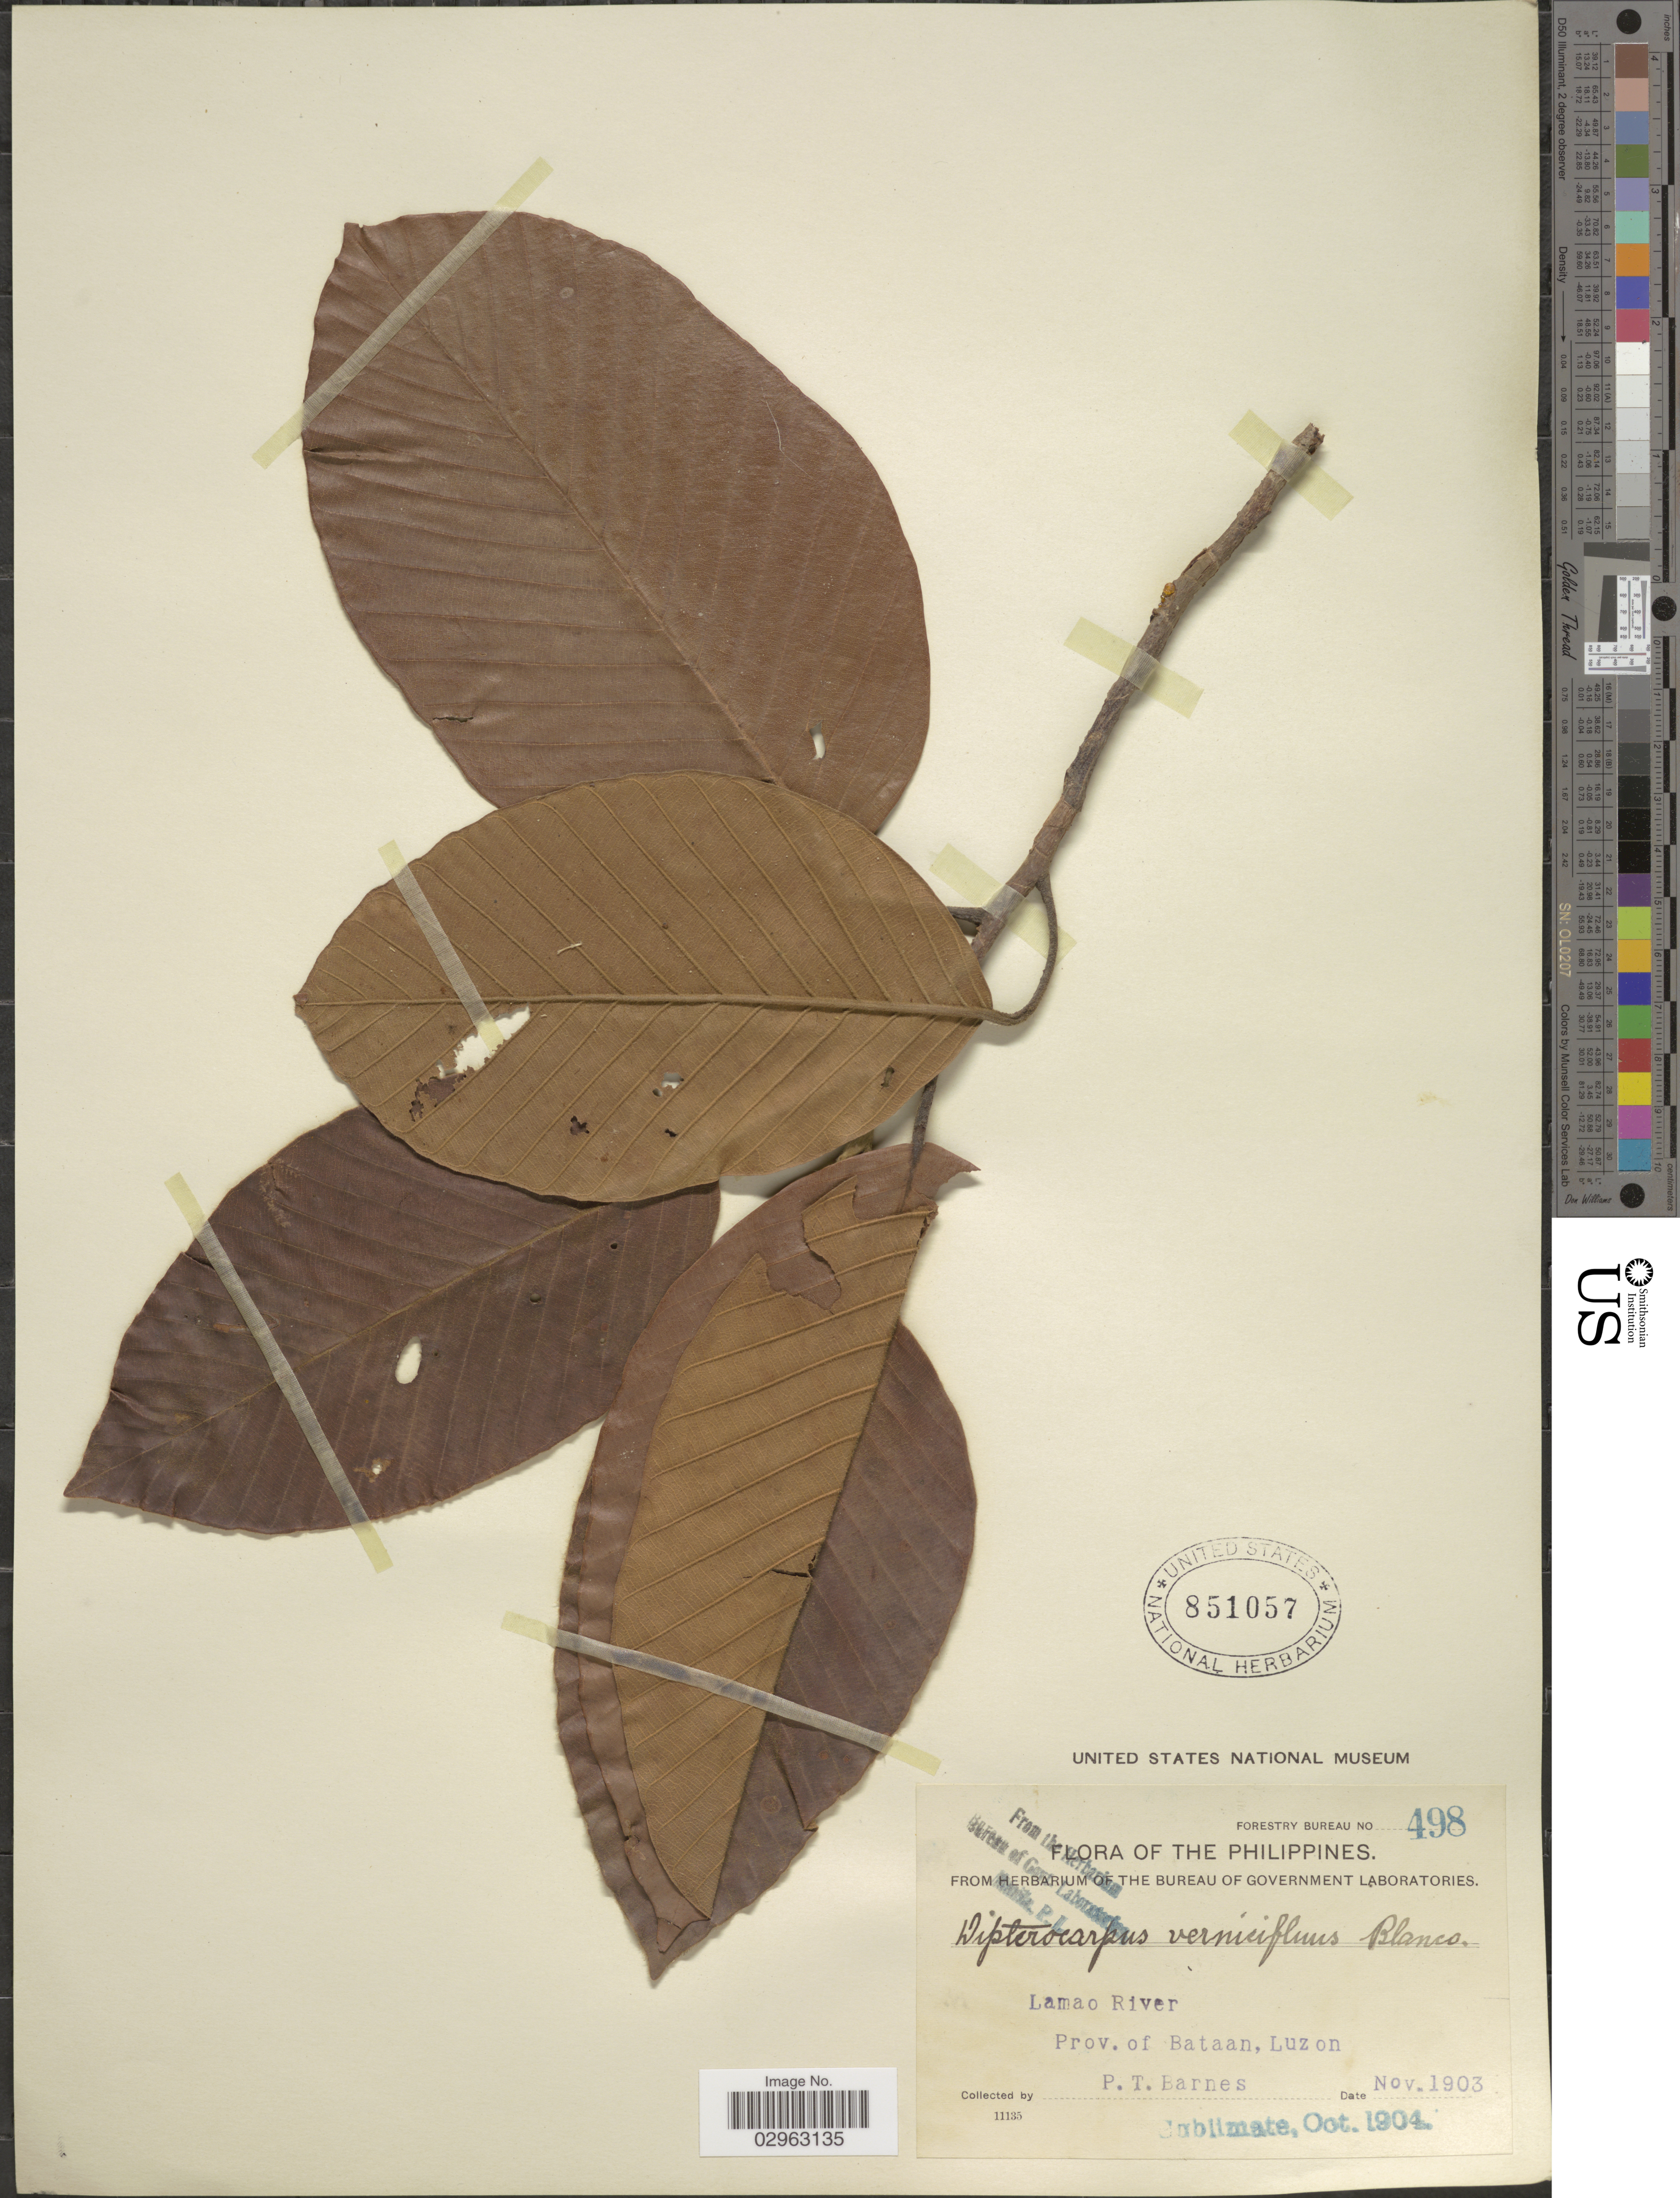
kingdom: Plantae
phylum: Tracheophyta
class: Magnoliopsida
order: Malvales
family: Dipterocarpaceae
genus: Dipterocarpus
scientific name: Dipterocarpus vernicifluus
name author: Blanco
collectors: P. Barnes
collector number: Forestry Bureau 498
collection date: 1903-11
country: Philippines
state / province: Central Luzon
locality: Lamao River, Prov. of Bataan, Luzon.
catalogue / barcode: US 851057